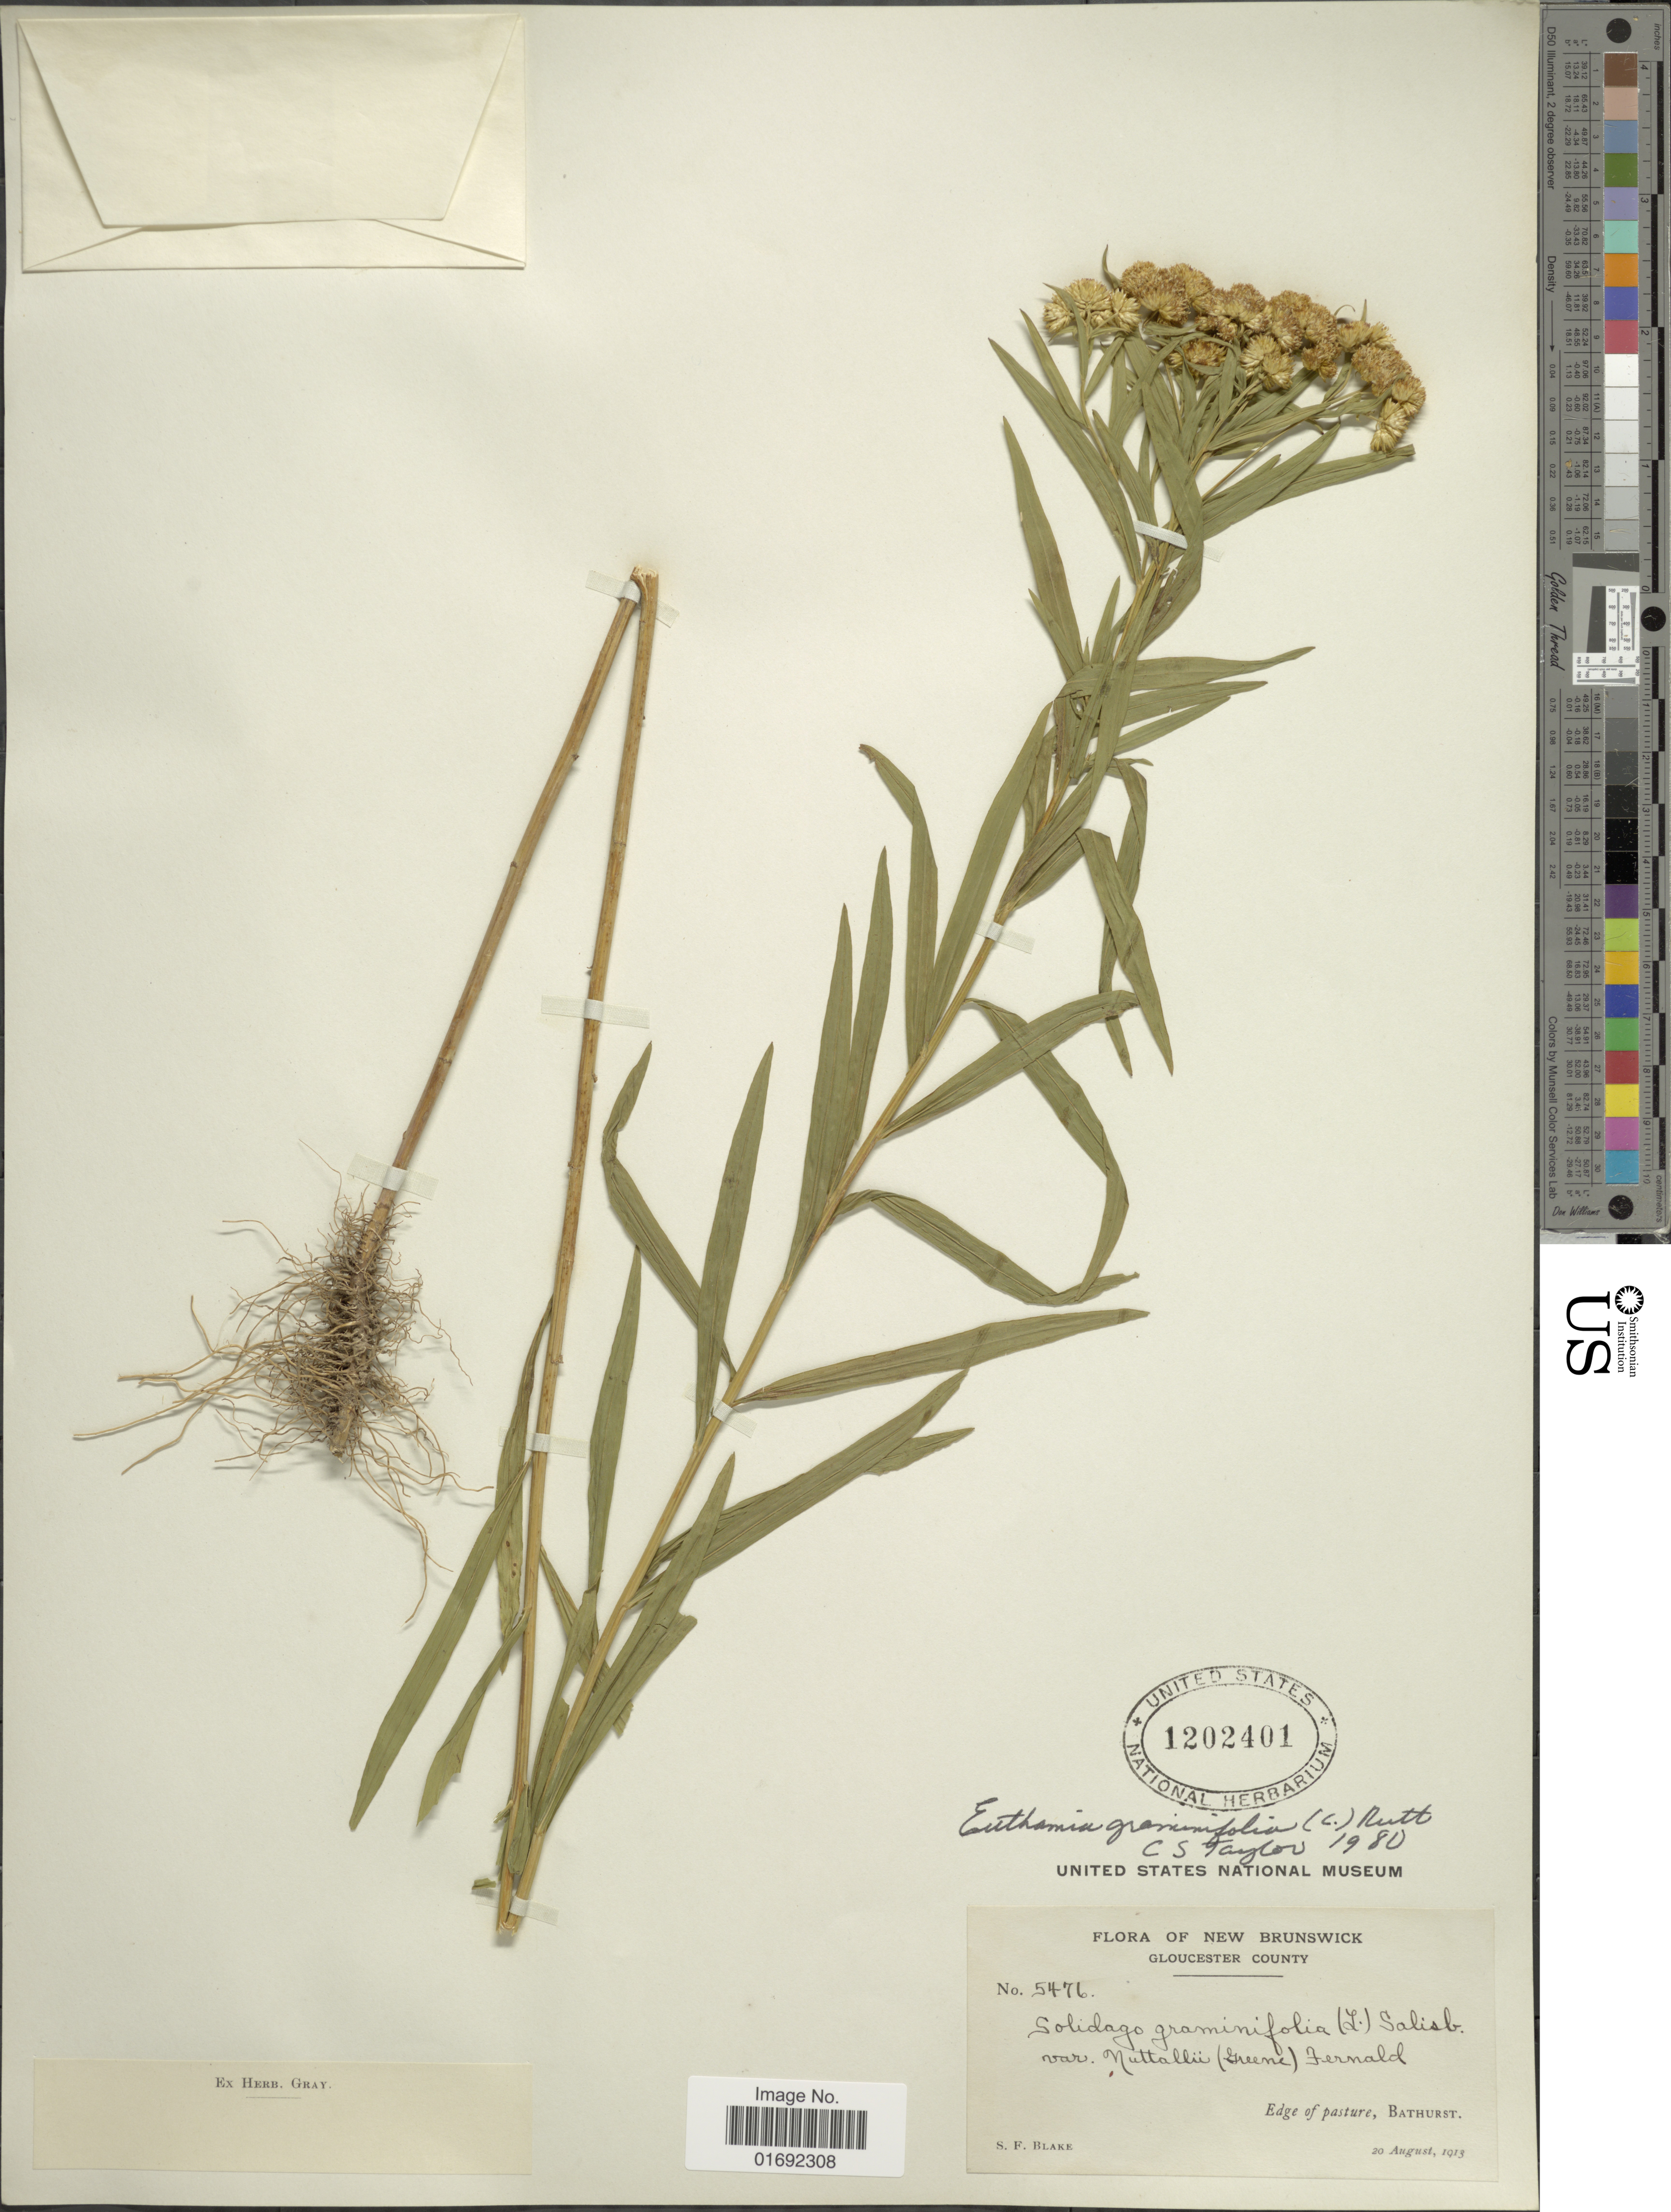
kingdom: Plantae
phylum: Tracheophyta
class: Magnoliopsida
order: Asterales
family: Asteraceae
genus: Euthamia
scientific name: Euthamia graminifolia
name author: (L.) Nutt.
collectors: S. Blake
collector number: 5476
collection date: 1913-08-20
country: Canada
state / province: New Brunswick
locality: Gloucester County, edge of pasture, Bathurst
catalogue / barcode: US 1202401